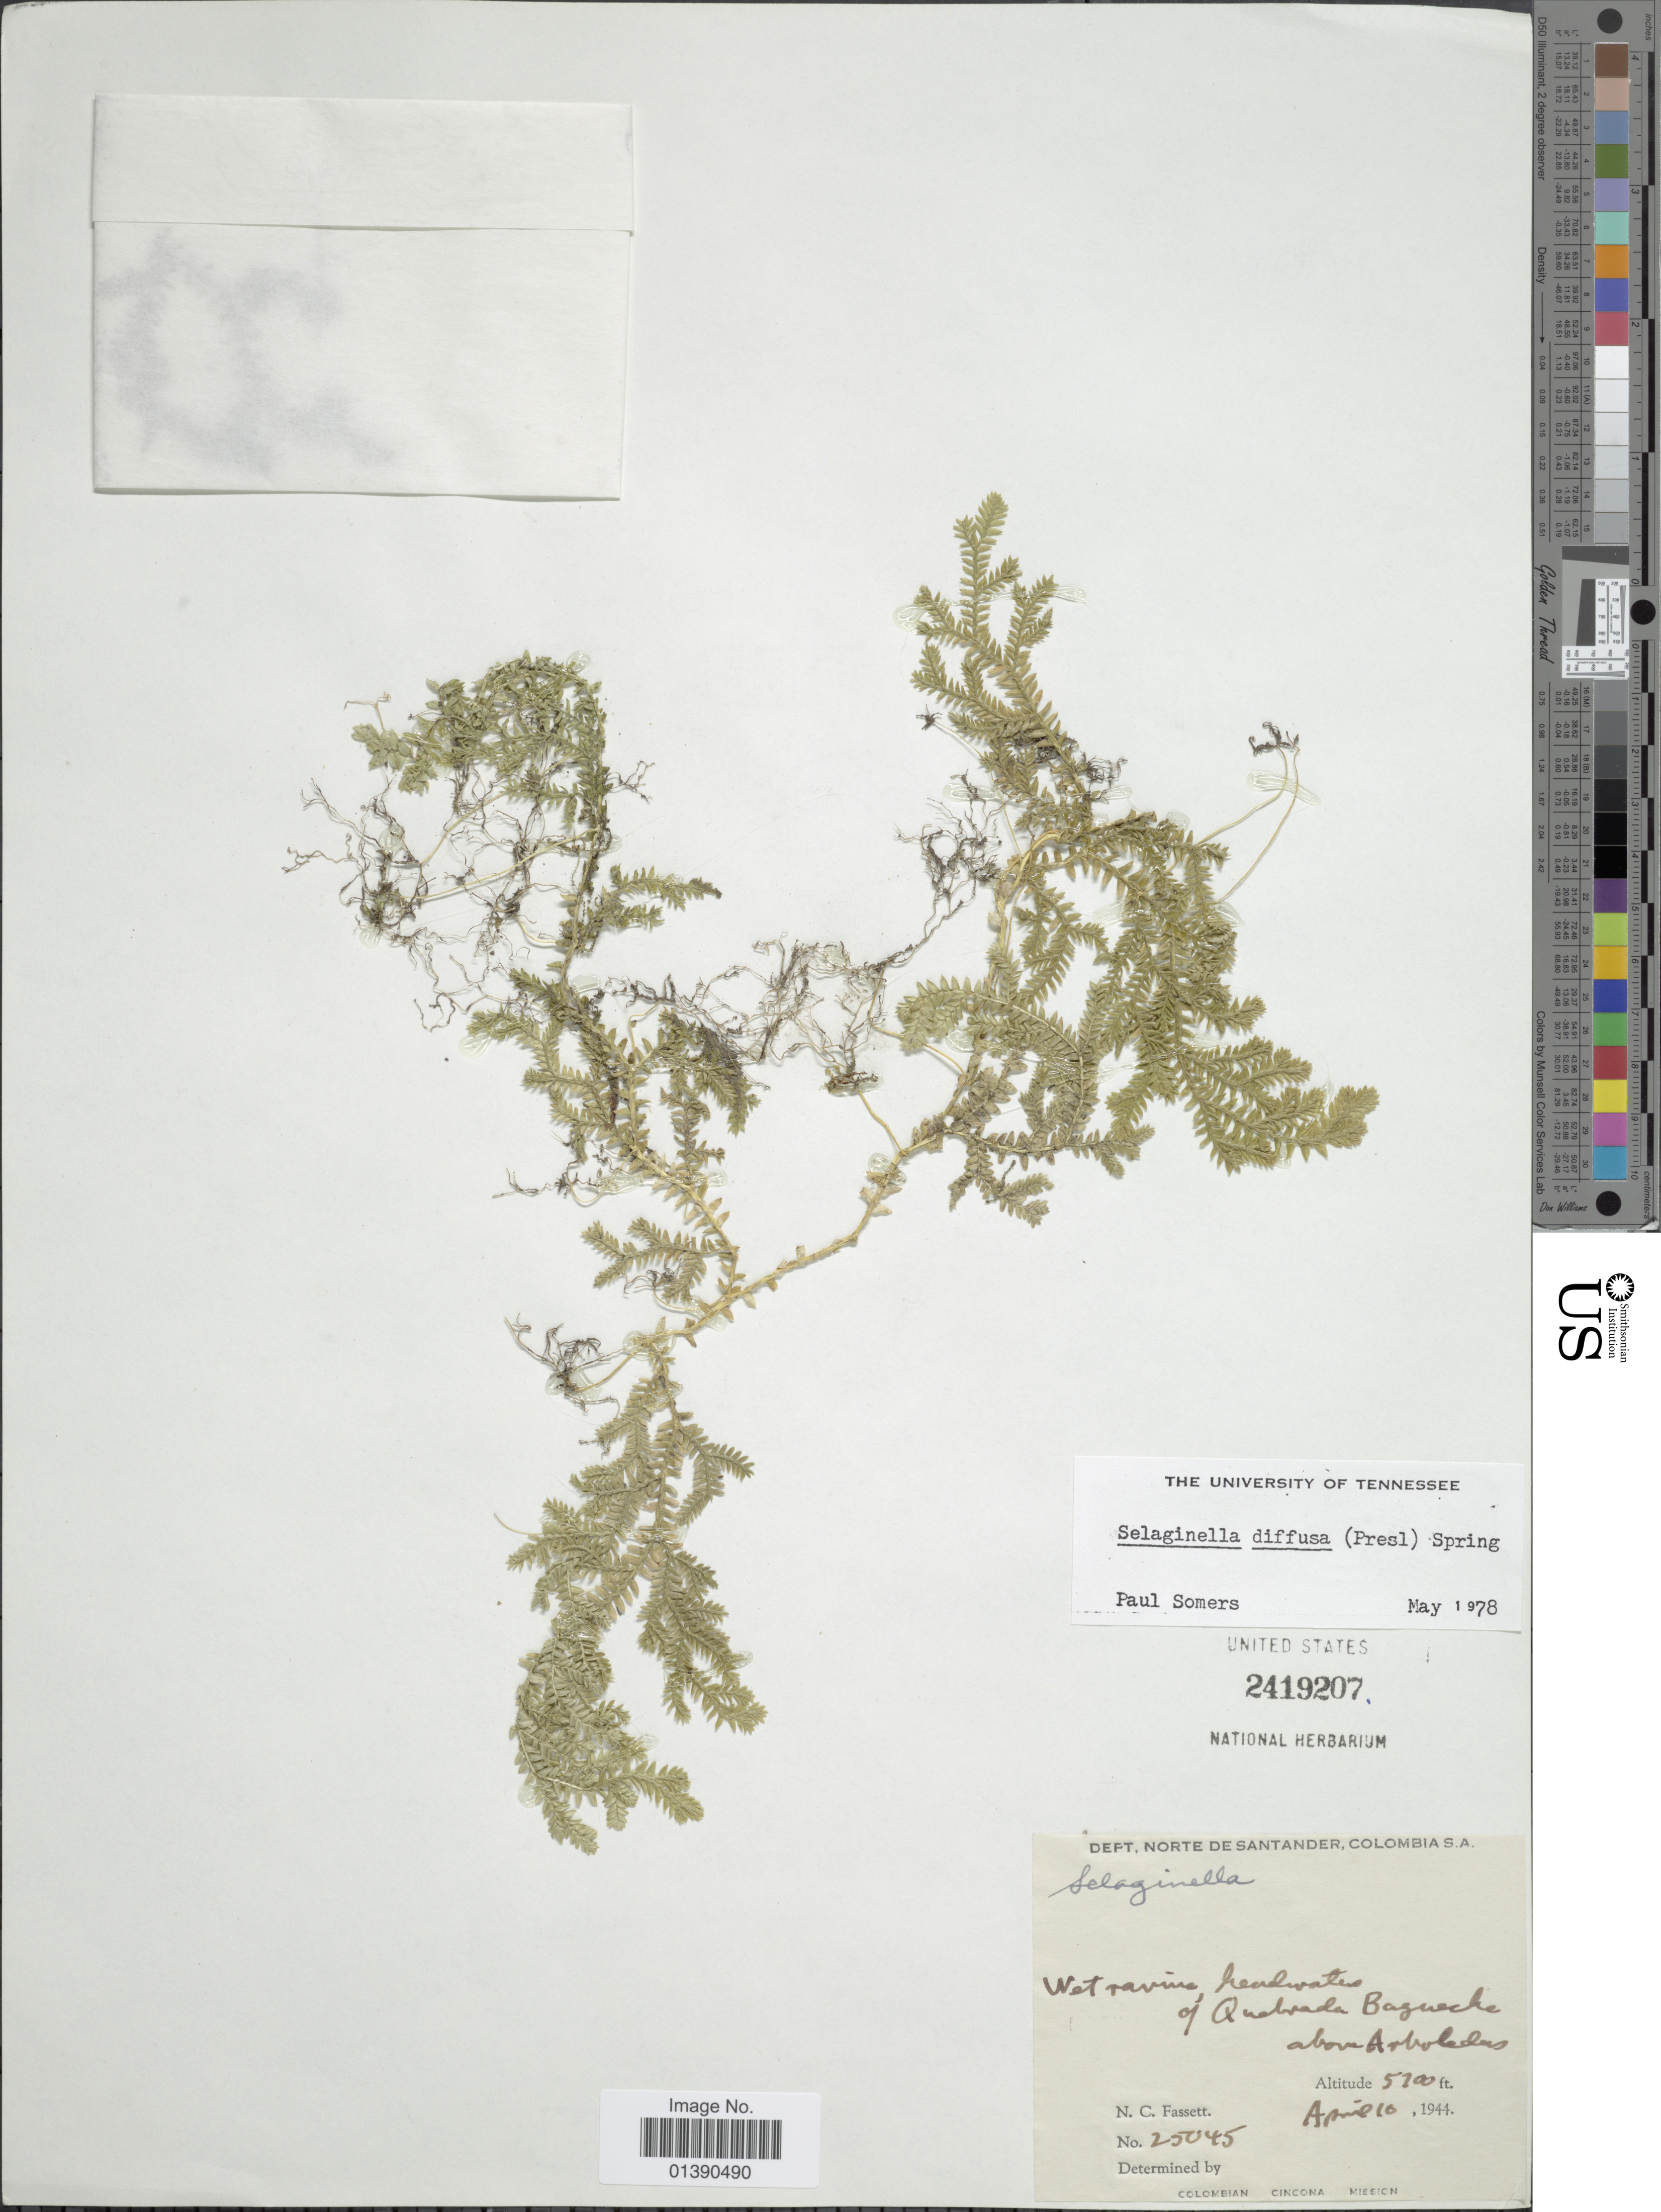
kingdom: Plantae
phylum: Tracheophyta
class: Lycopodiopsida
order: Selaginellales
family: Selaginellaceae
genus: Selaginella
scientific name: Selaginella diffusa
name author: (C. Presl) Spring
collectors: N. C. Fassett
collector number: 25045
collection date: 1944-04-10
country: Colombia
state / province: Norte de Santander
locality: Wet ravine headwaters of Quebrada Bogueche above Arboledas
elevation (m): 1554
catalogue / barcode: US 2419207